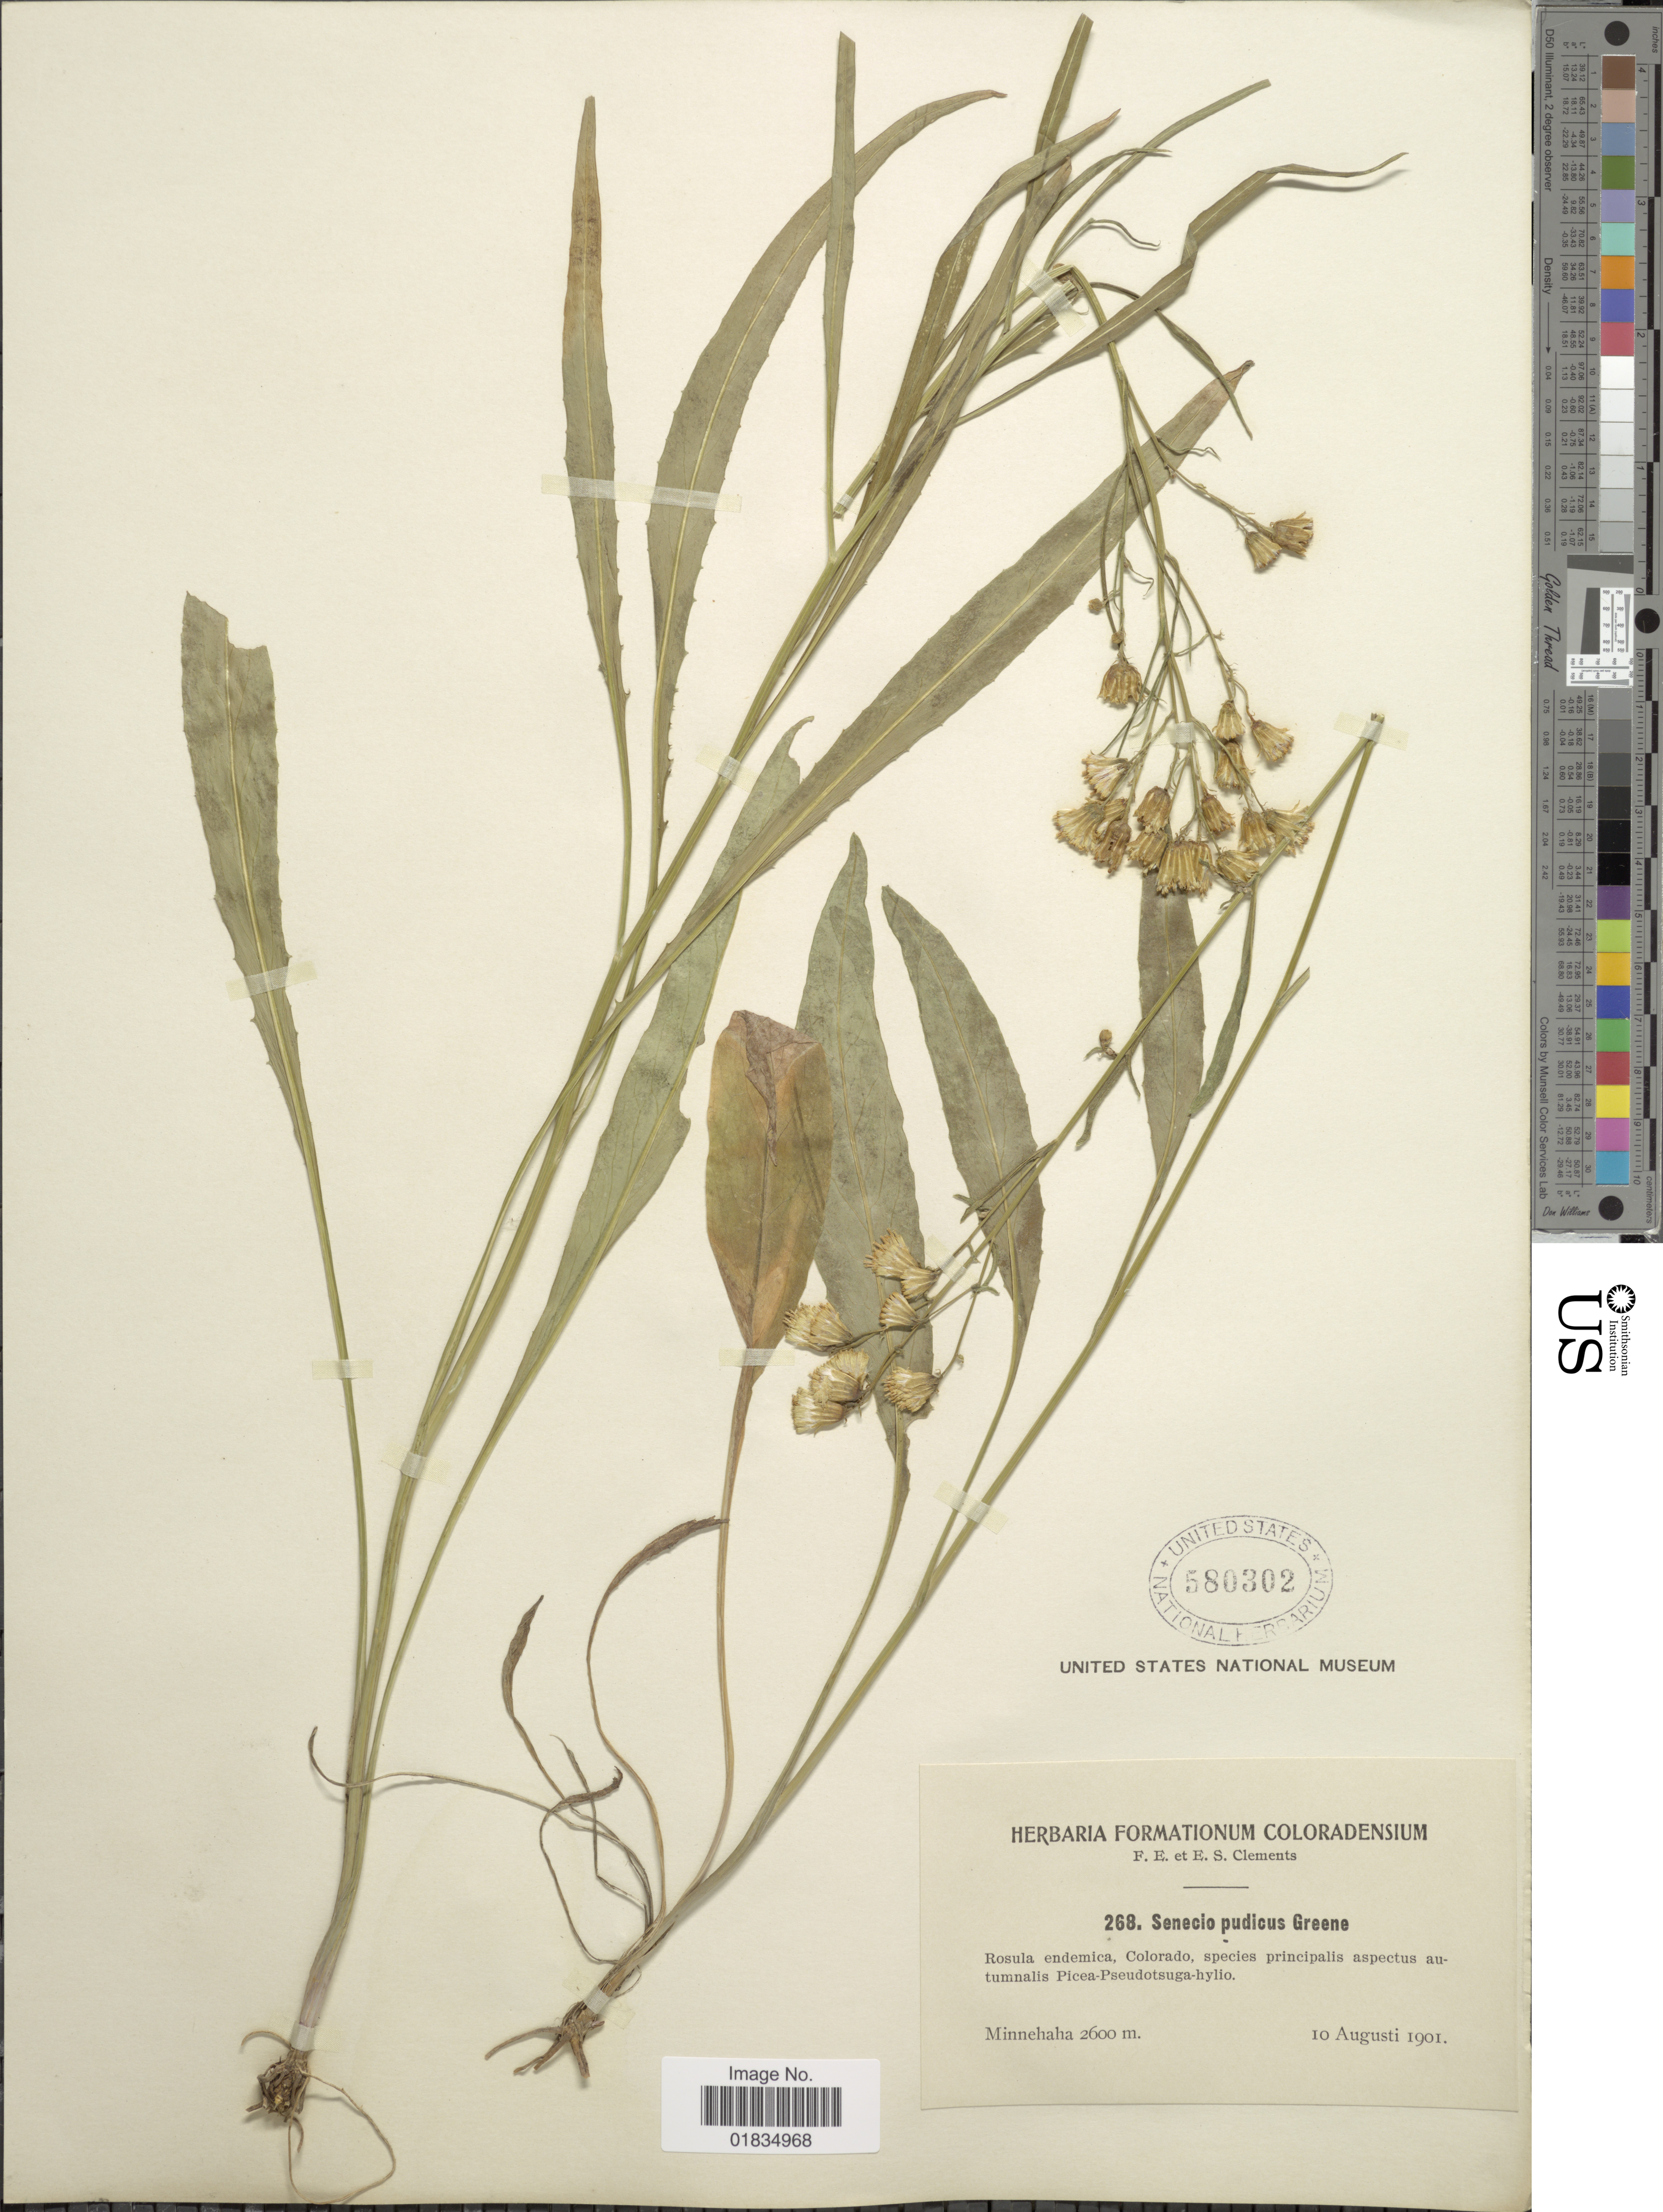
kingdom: Plantae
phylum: Tracheophyta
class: Magnoliopsida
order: Asterales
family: Asteraceae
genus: Senecio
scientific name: Senecio pudicus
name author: Greene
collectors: F. E. Clements & E. S. Clements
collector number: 268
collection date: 1901-08-10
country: United States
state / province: Colorado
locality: Minnehaha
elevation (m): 2600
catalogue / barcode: US 580302